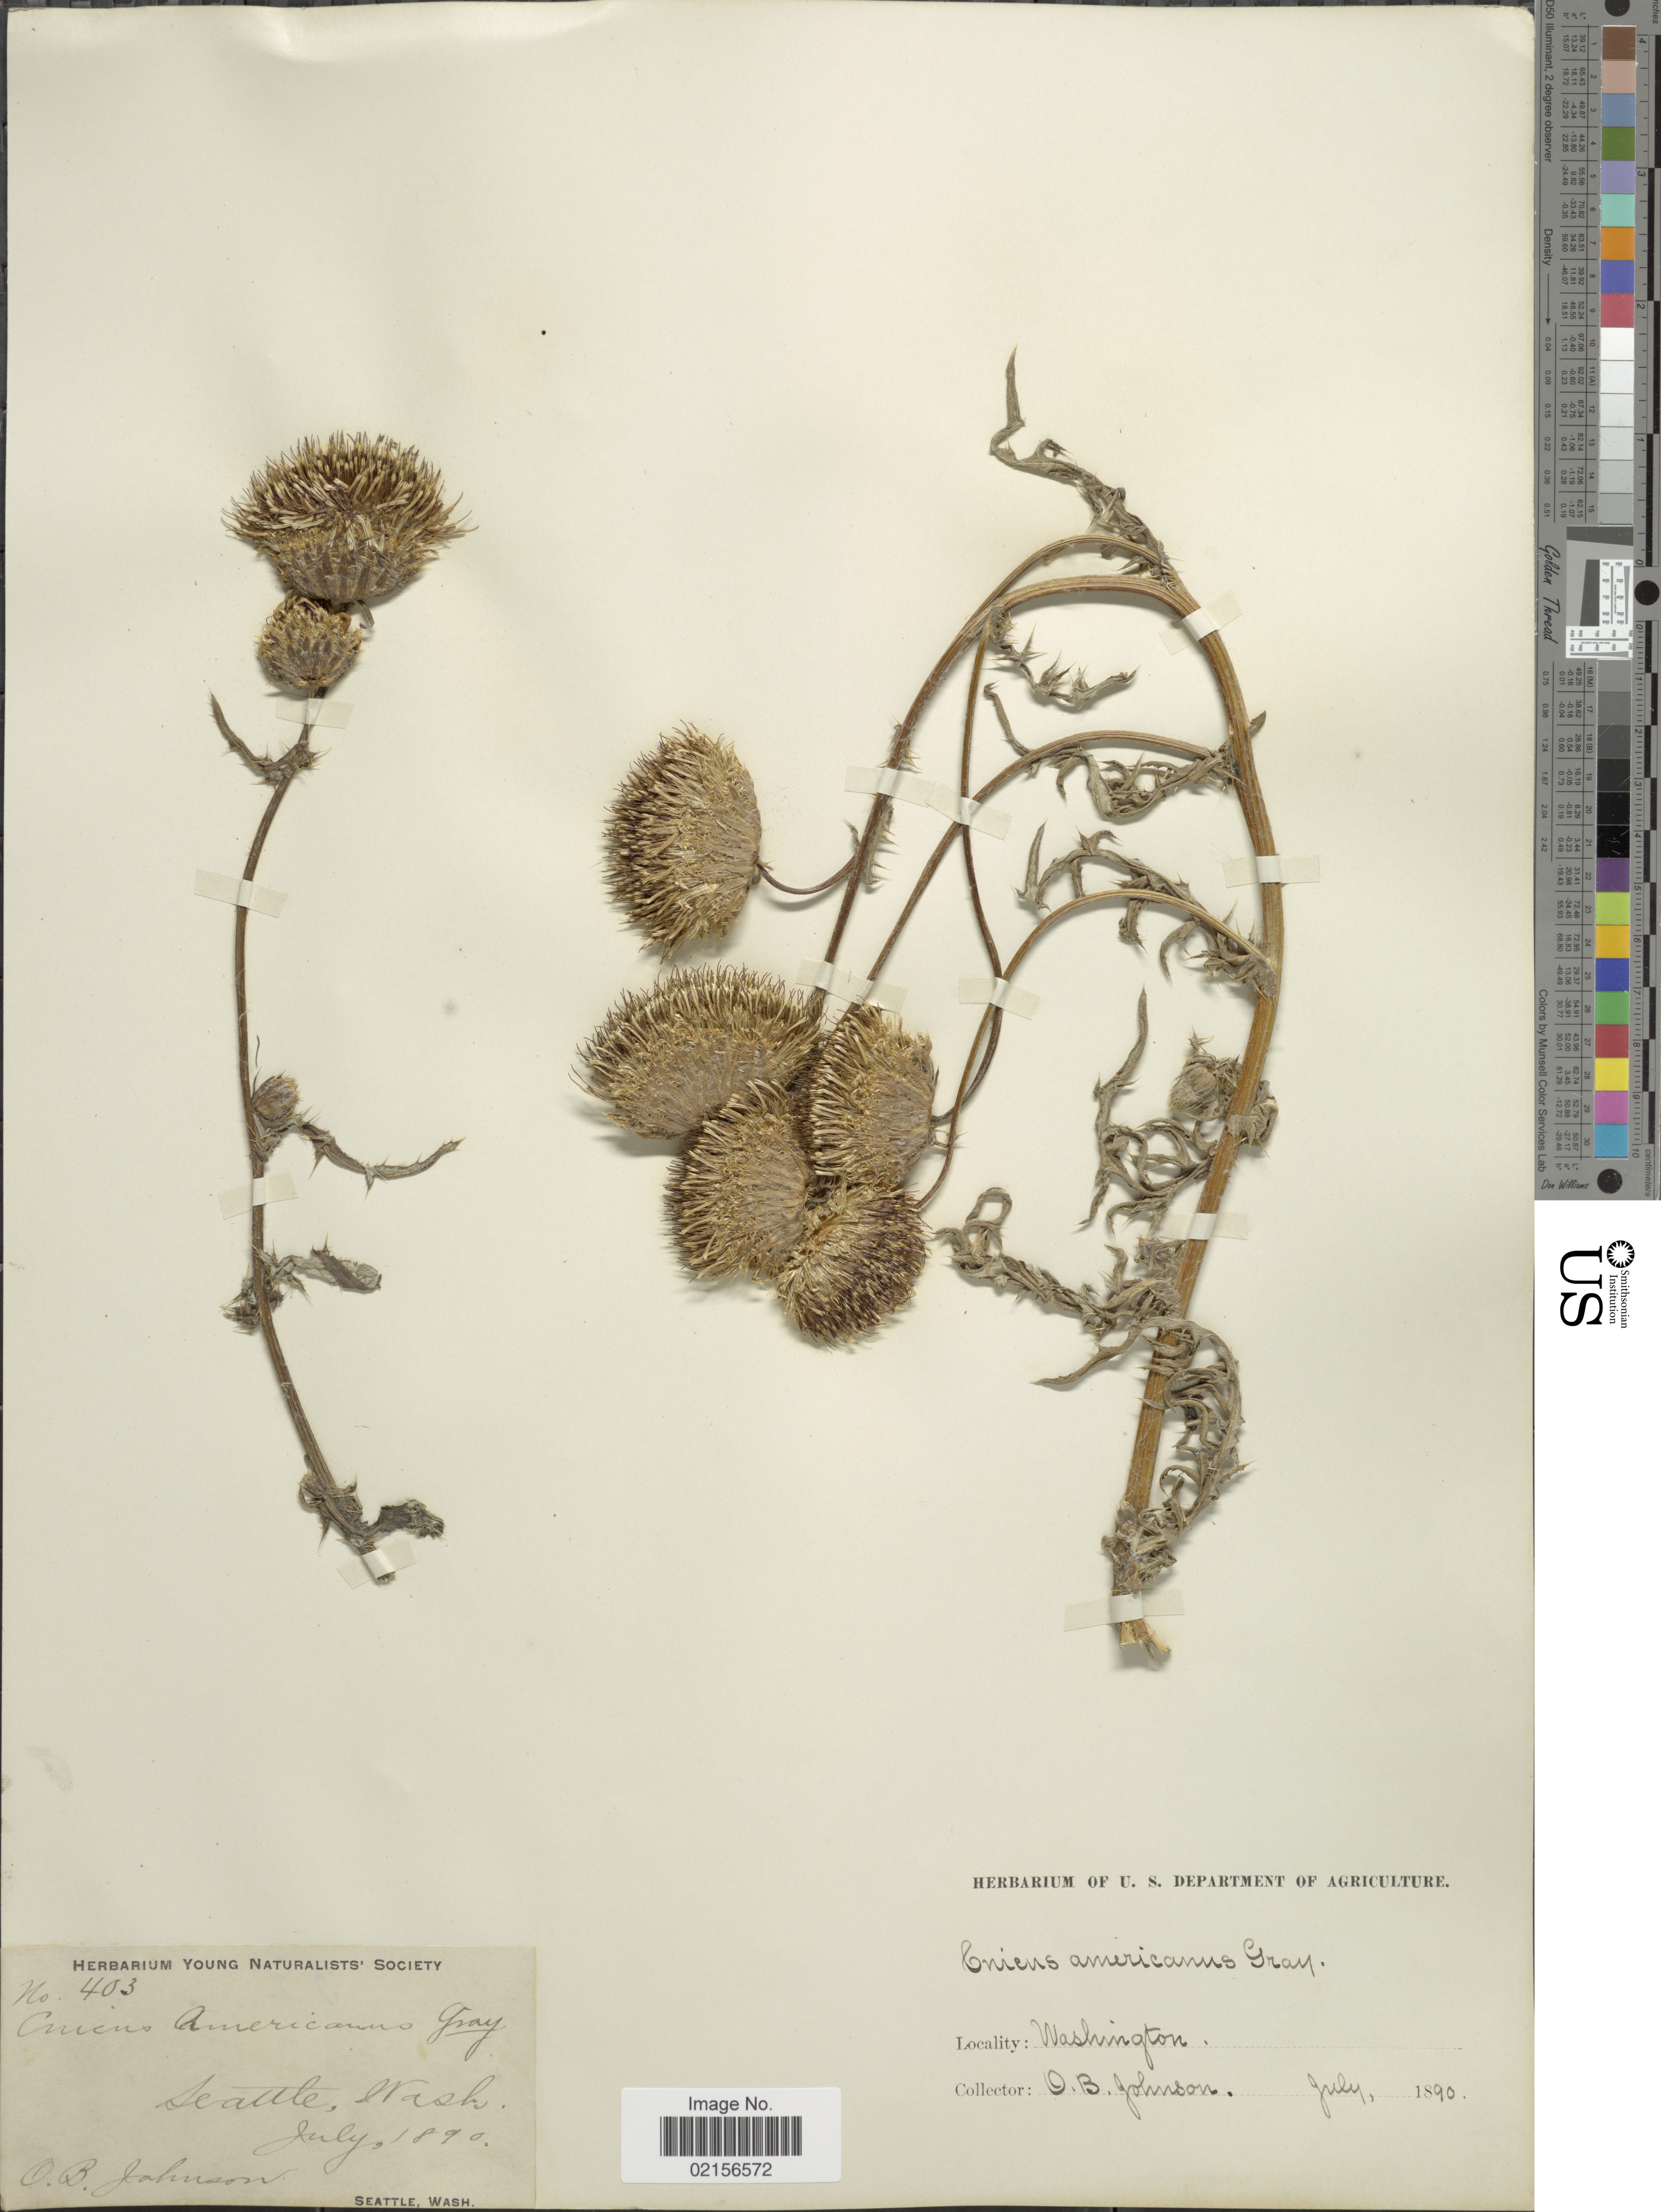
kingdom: Plantae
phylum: Tracheophyta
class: Magnoliopsida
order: Asterales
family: Asteraceae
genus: Cirsium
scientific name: Cirsium remotifolium var. odontolepis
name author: Petr.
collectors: O. Johnson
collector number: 403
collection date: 1890-07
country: United States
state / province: Washington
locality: Scattle